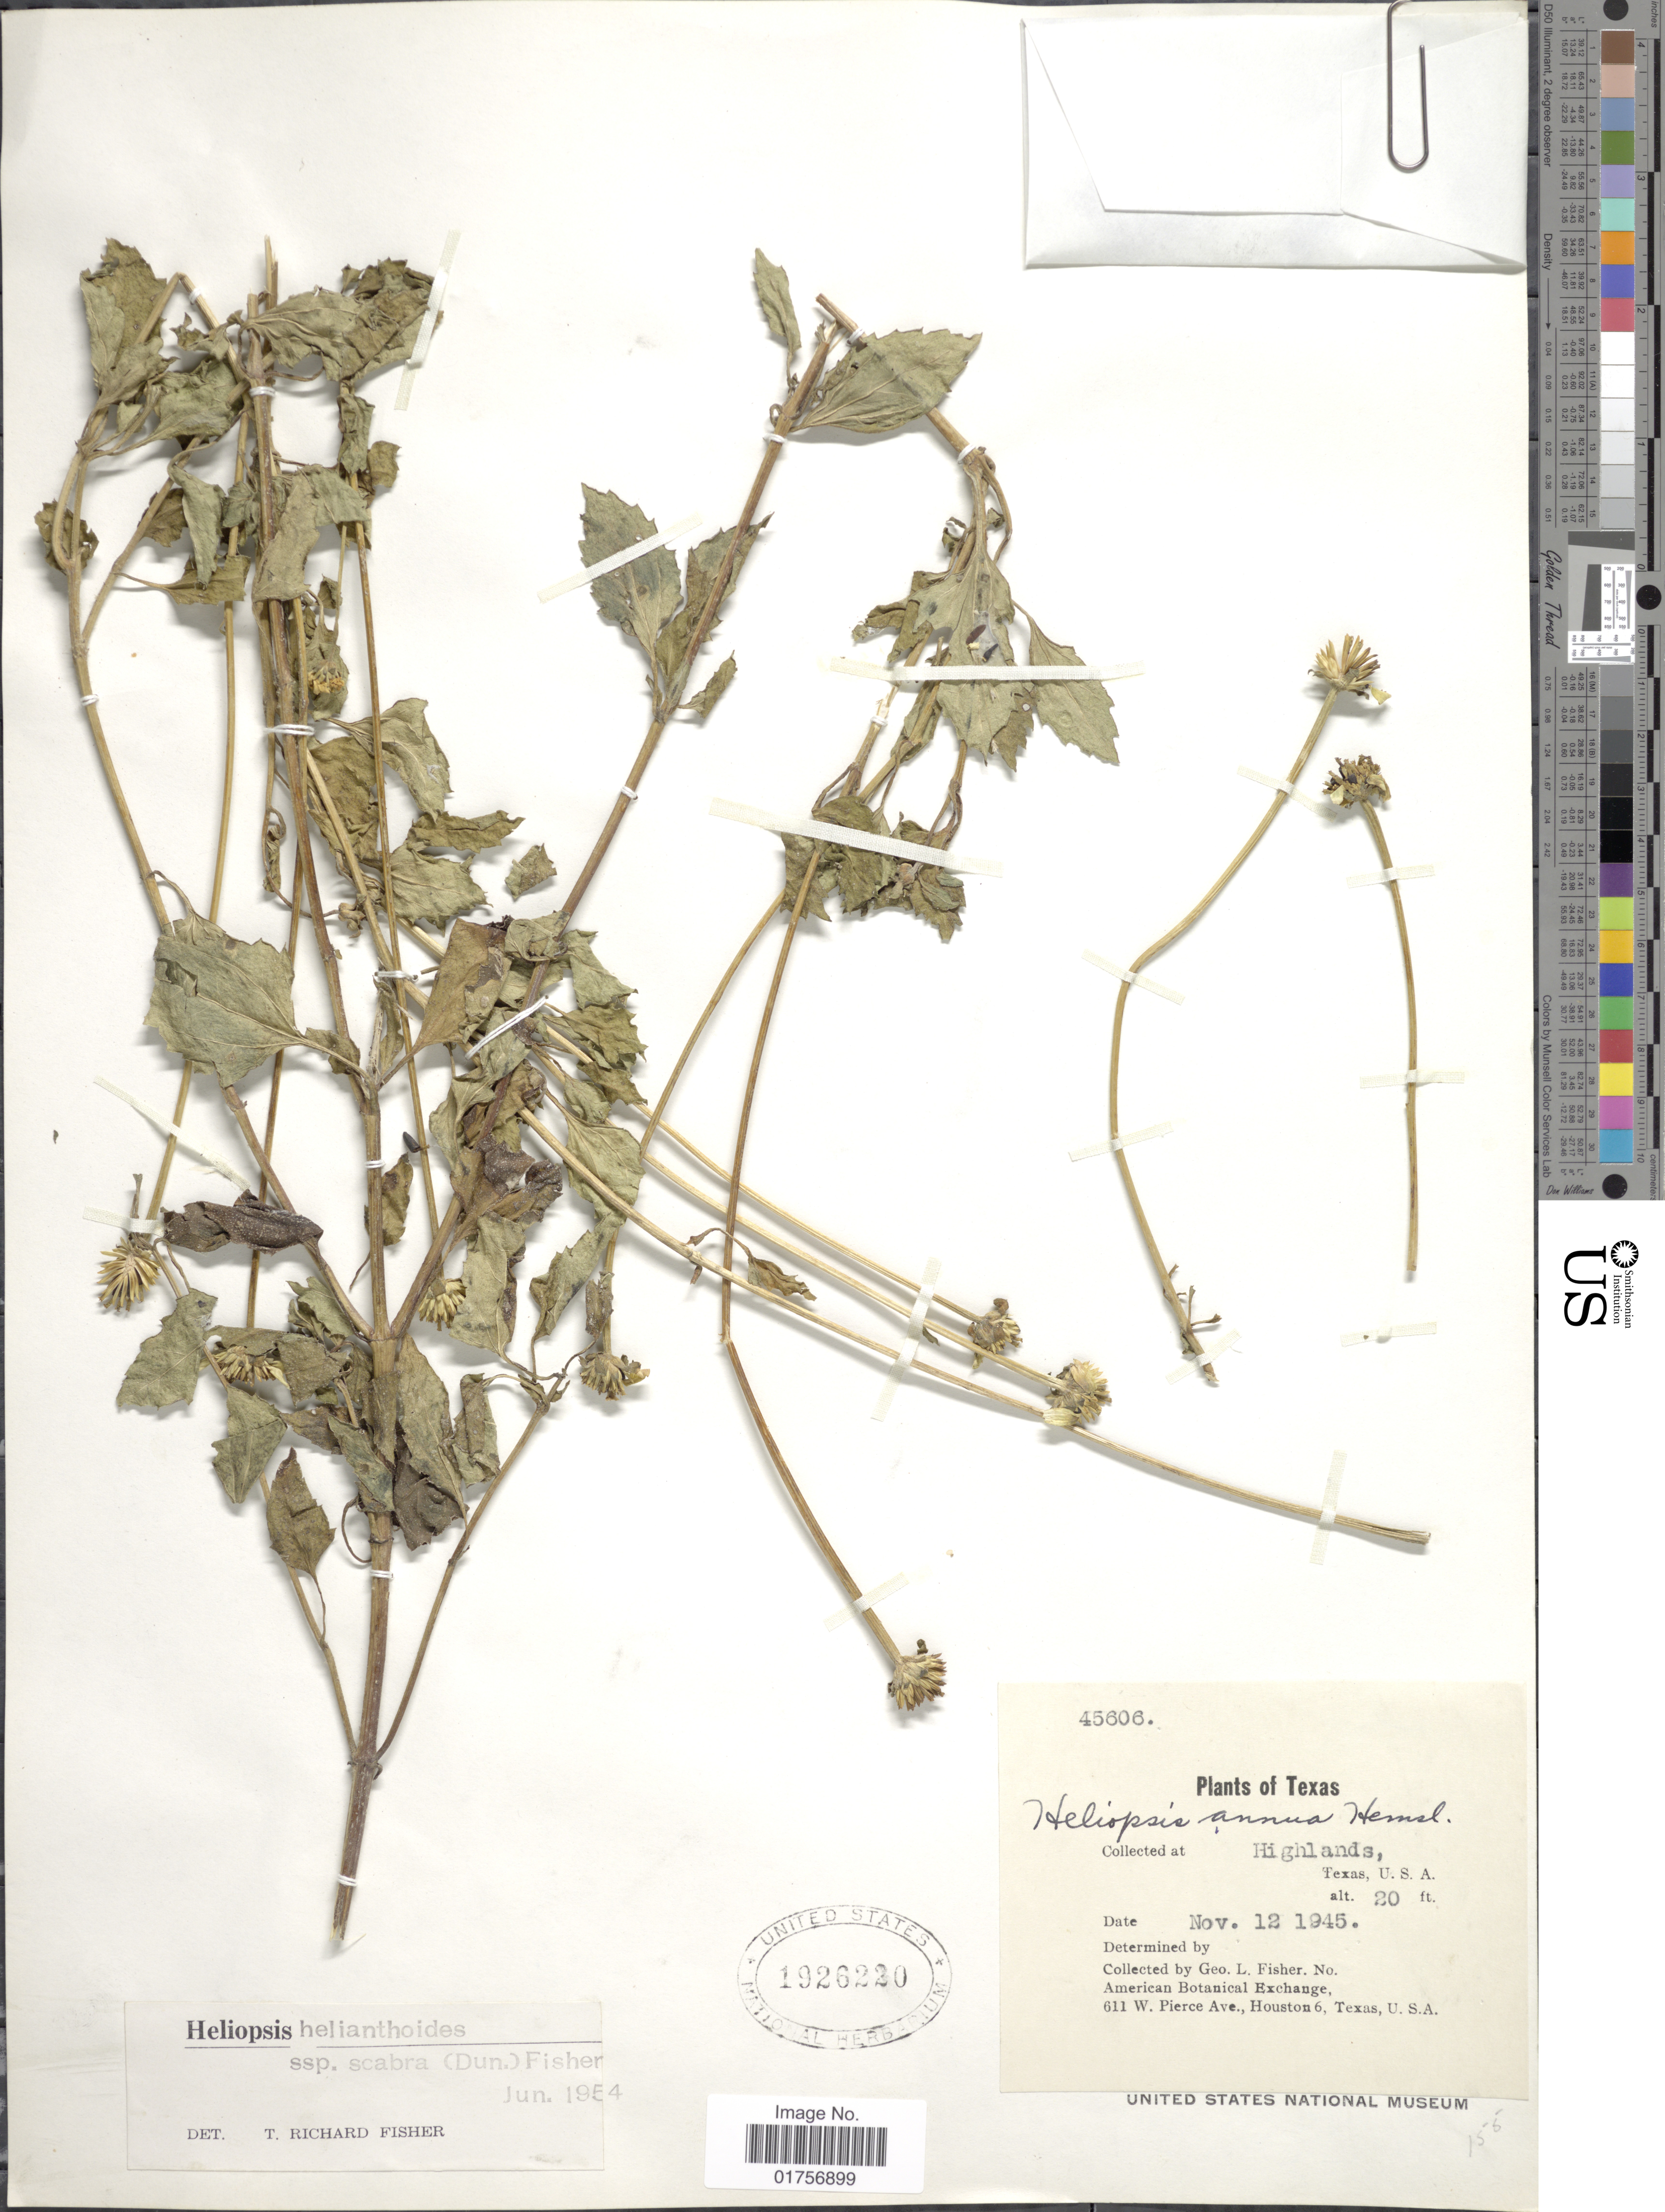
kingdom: Plantae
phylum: Tracheophyta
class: Magnoliopsida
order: Asterales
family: Asteraceae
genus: Heliopsis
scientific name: Heliopsis helianthoides var. scabra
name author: (Dunal) T.R. Fisher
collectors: G. L. Fisher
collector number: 45606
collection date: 1945-11-12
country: United States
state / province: Texas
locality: Highlands, Texas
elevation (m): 6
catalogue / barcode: US 1926220